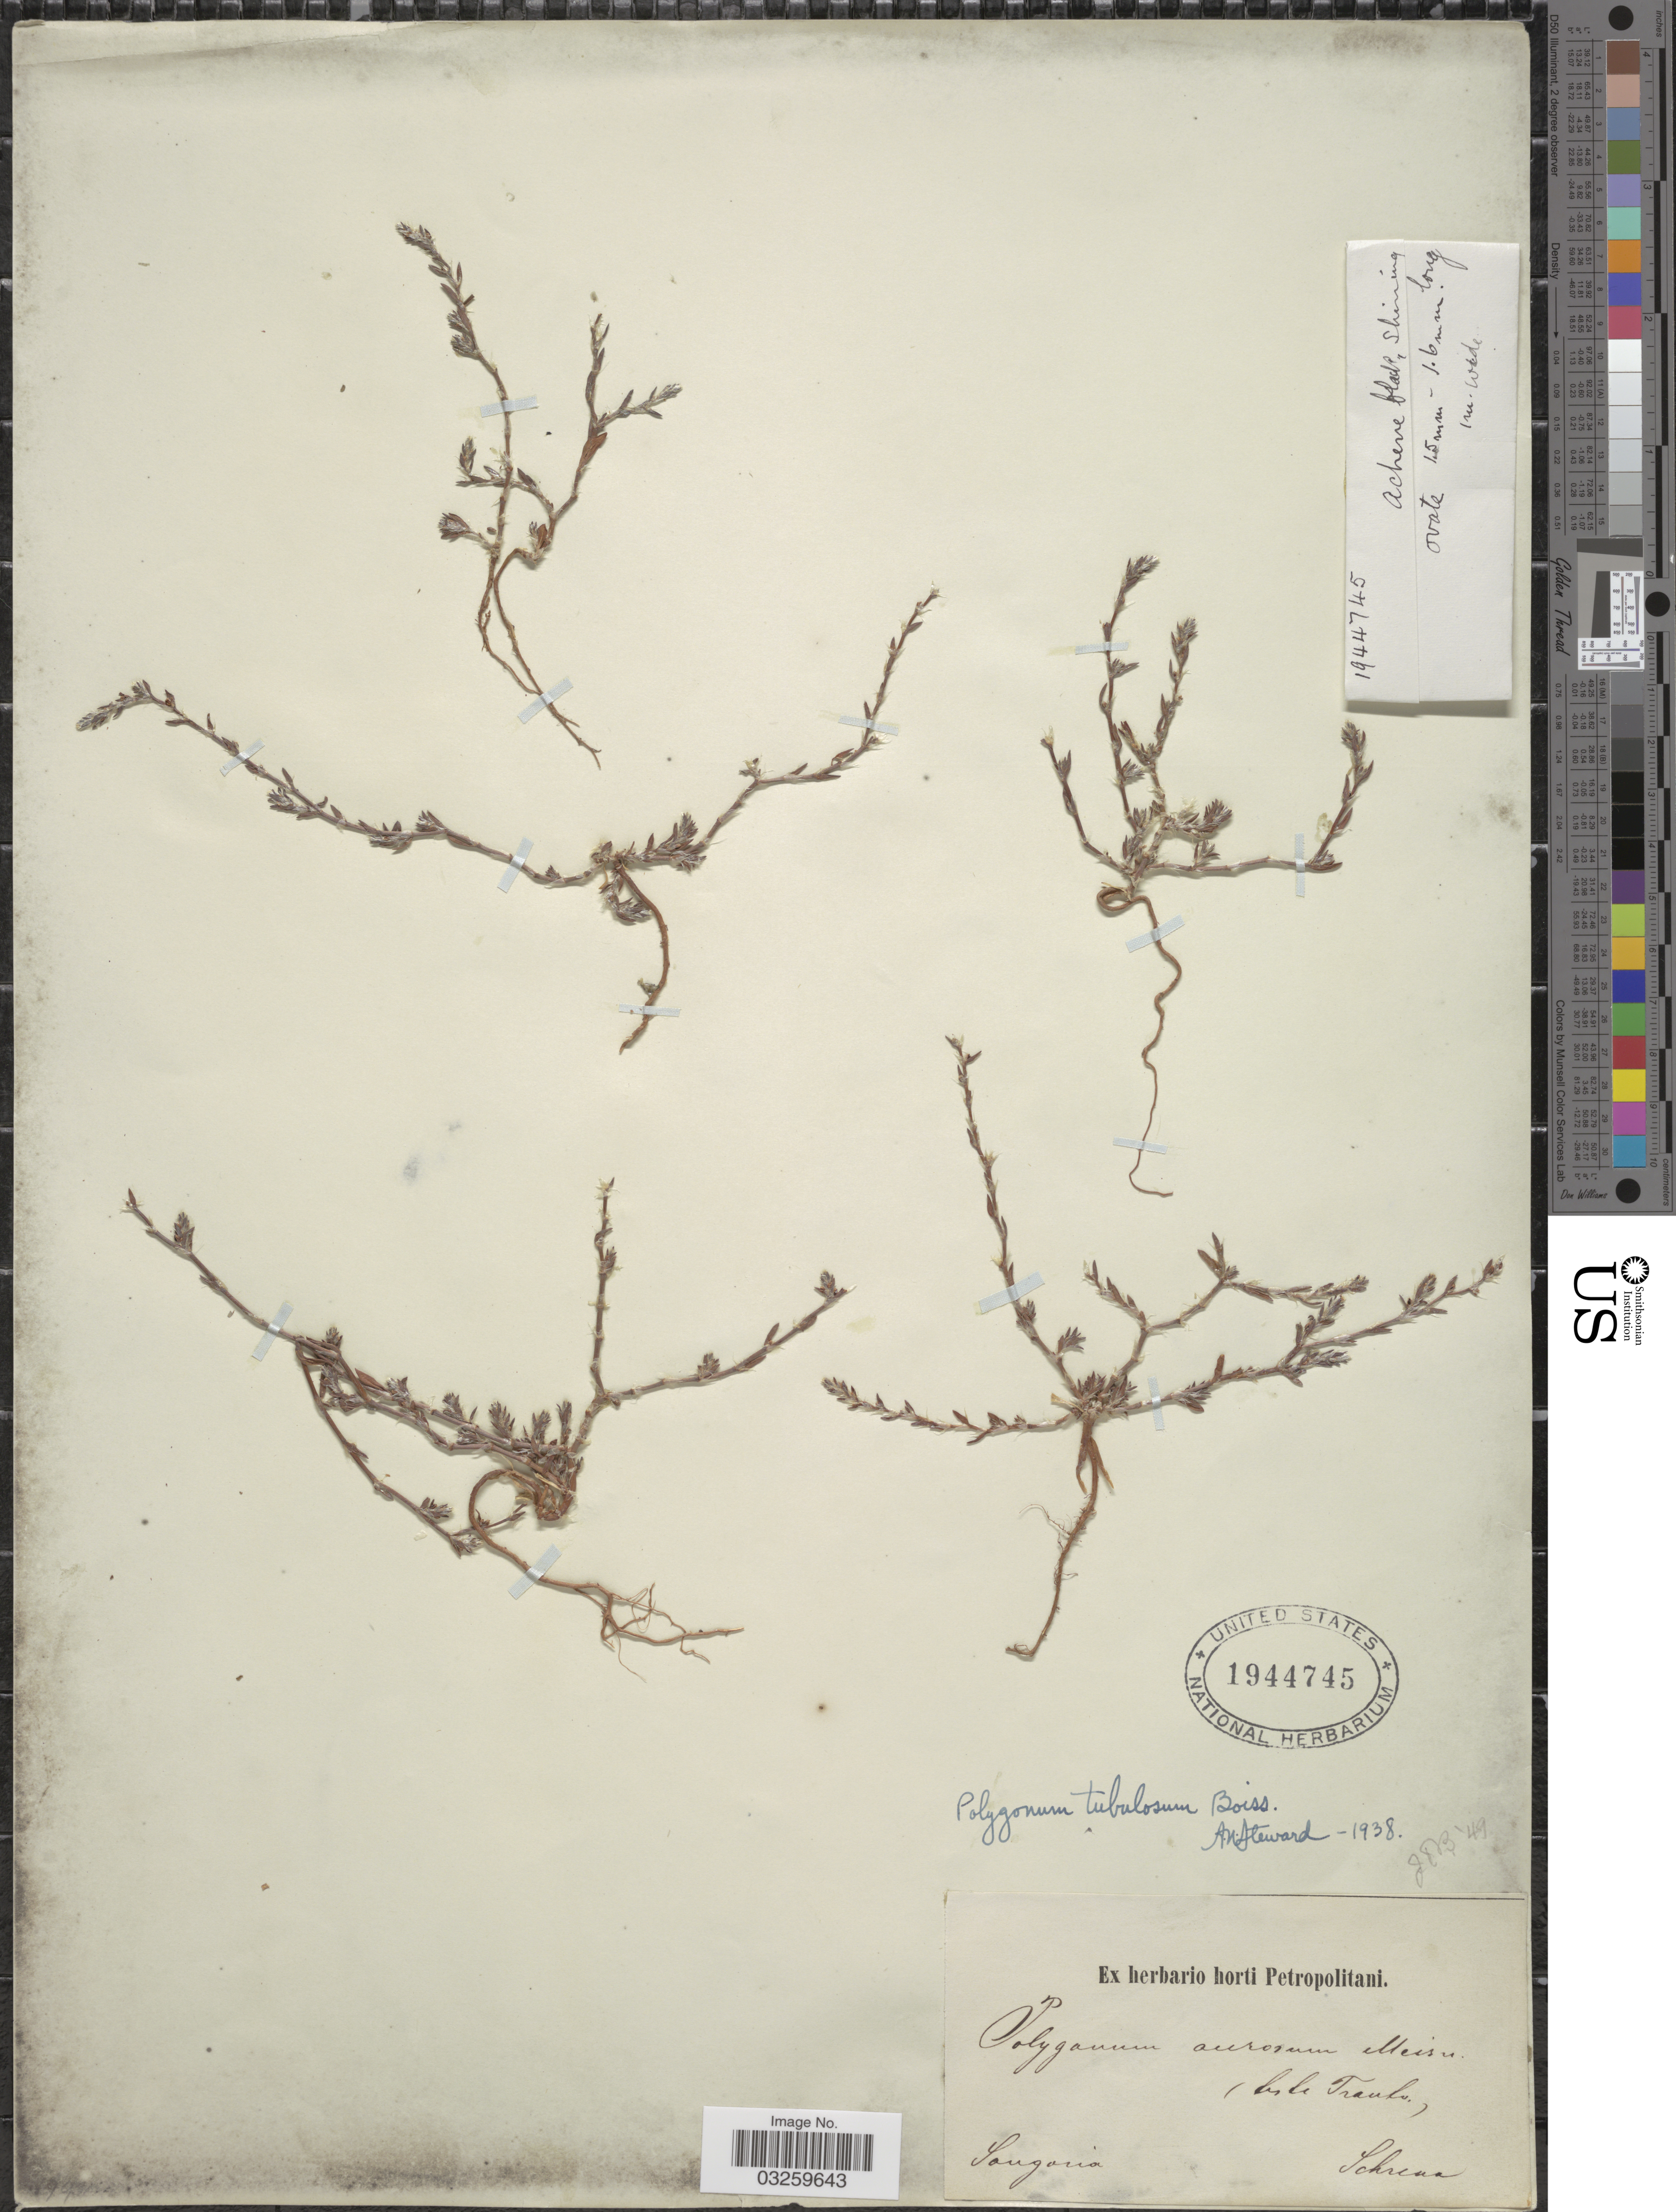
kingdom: Plantae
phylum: Tracheophyta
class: Magnoliopsida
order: Caryophyllales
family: Polygonaceae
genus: Polygonum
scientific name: Polygonum tubulosum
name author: Boiss.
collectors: A.G. Schrenk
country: Kazakhstan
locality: Songoria.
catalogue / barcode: US 1944745